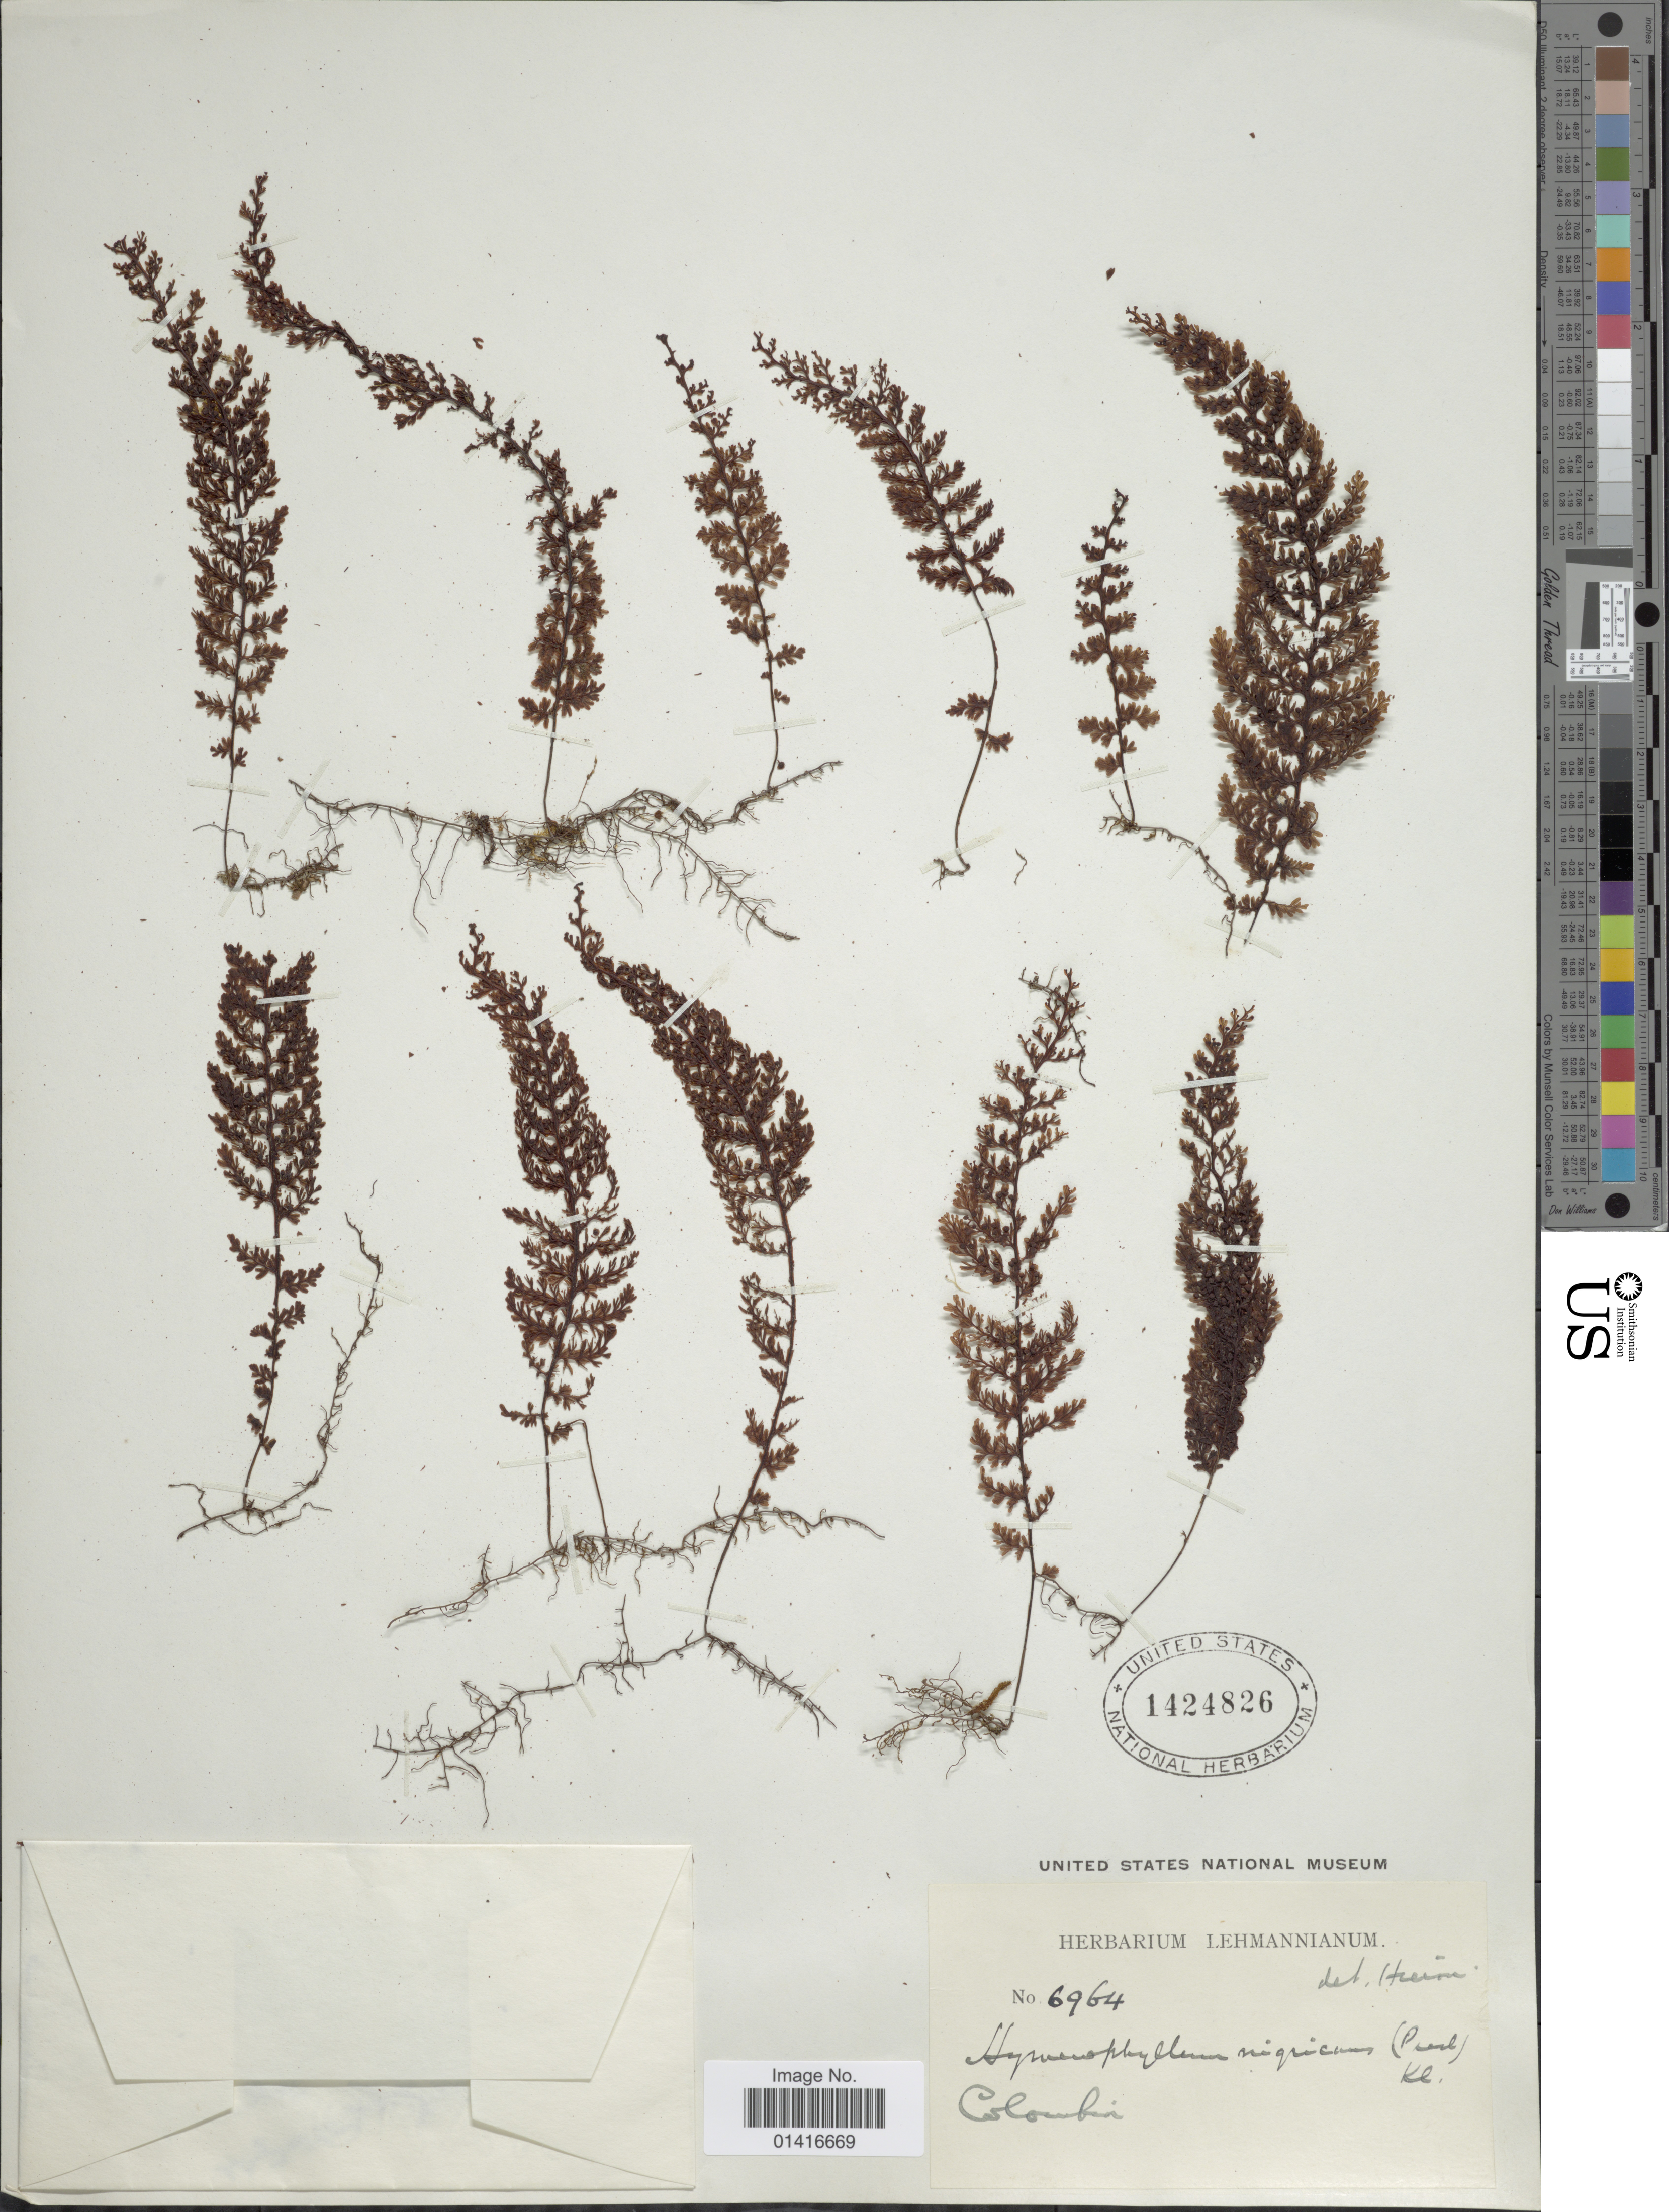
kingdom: Plantae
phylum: Tracheophyta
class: Polypodiopsida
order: Hymenophyllales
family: Hymenophyllaceae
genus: Hymenophyllum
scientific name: Hymenophyllum myriocarpum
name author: Hook.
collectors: ex herb. Lehmannianum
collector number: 6964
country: Colombia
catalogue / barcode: US 1424826